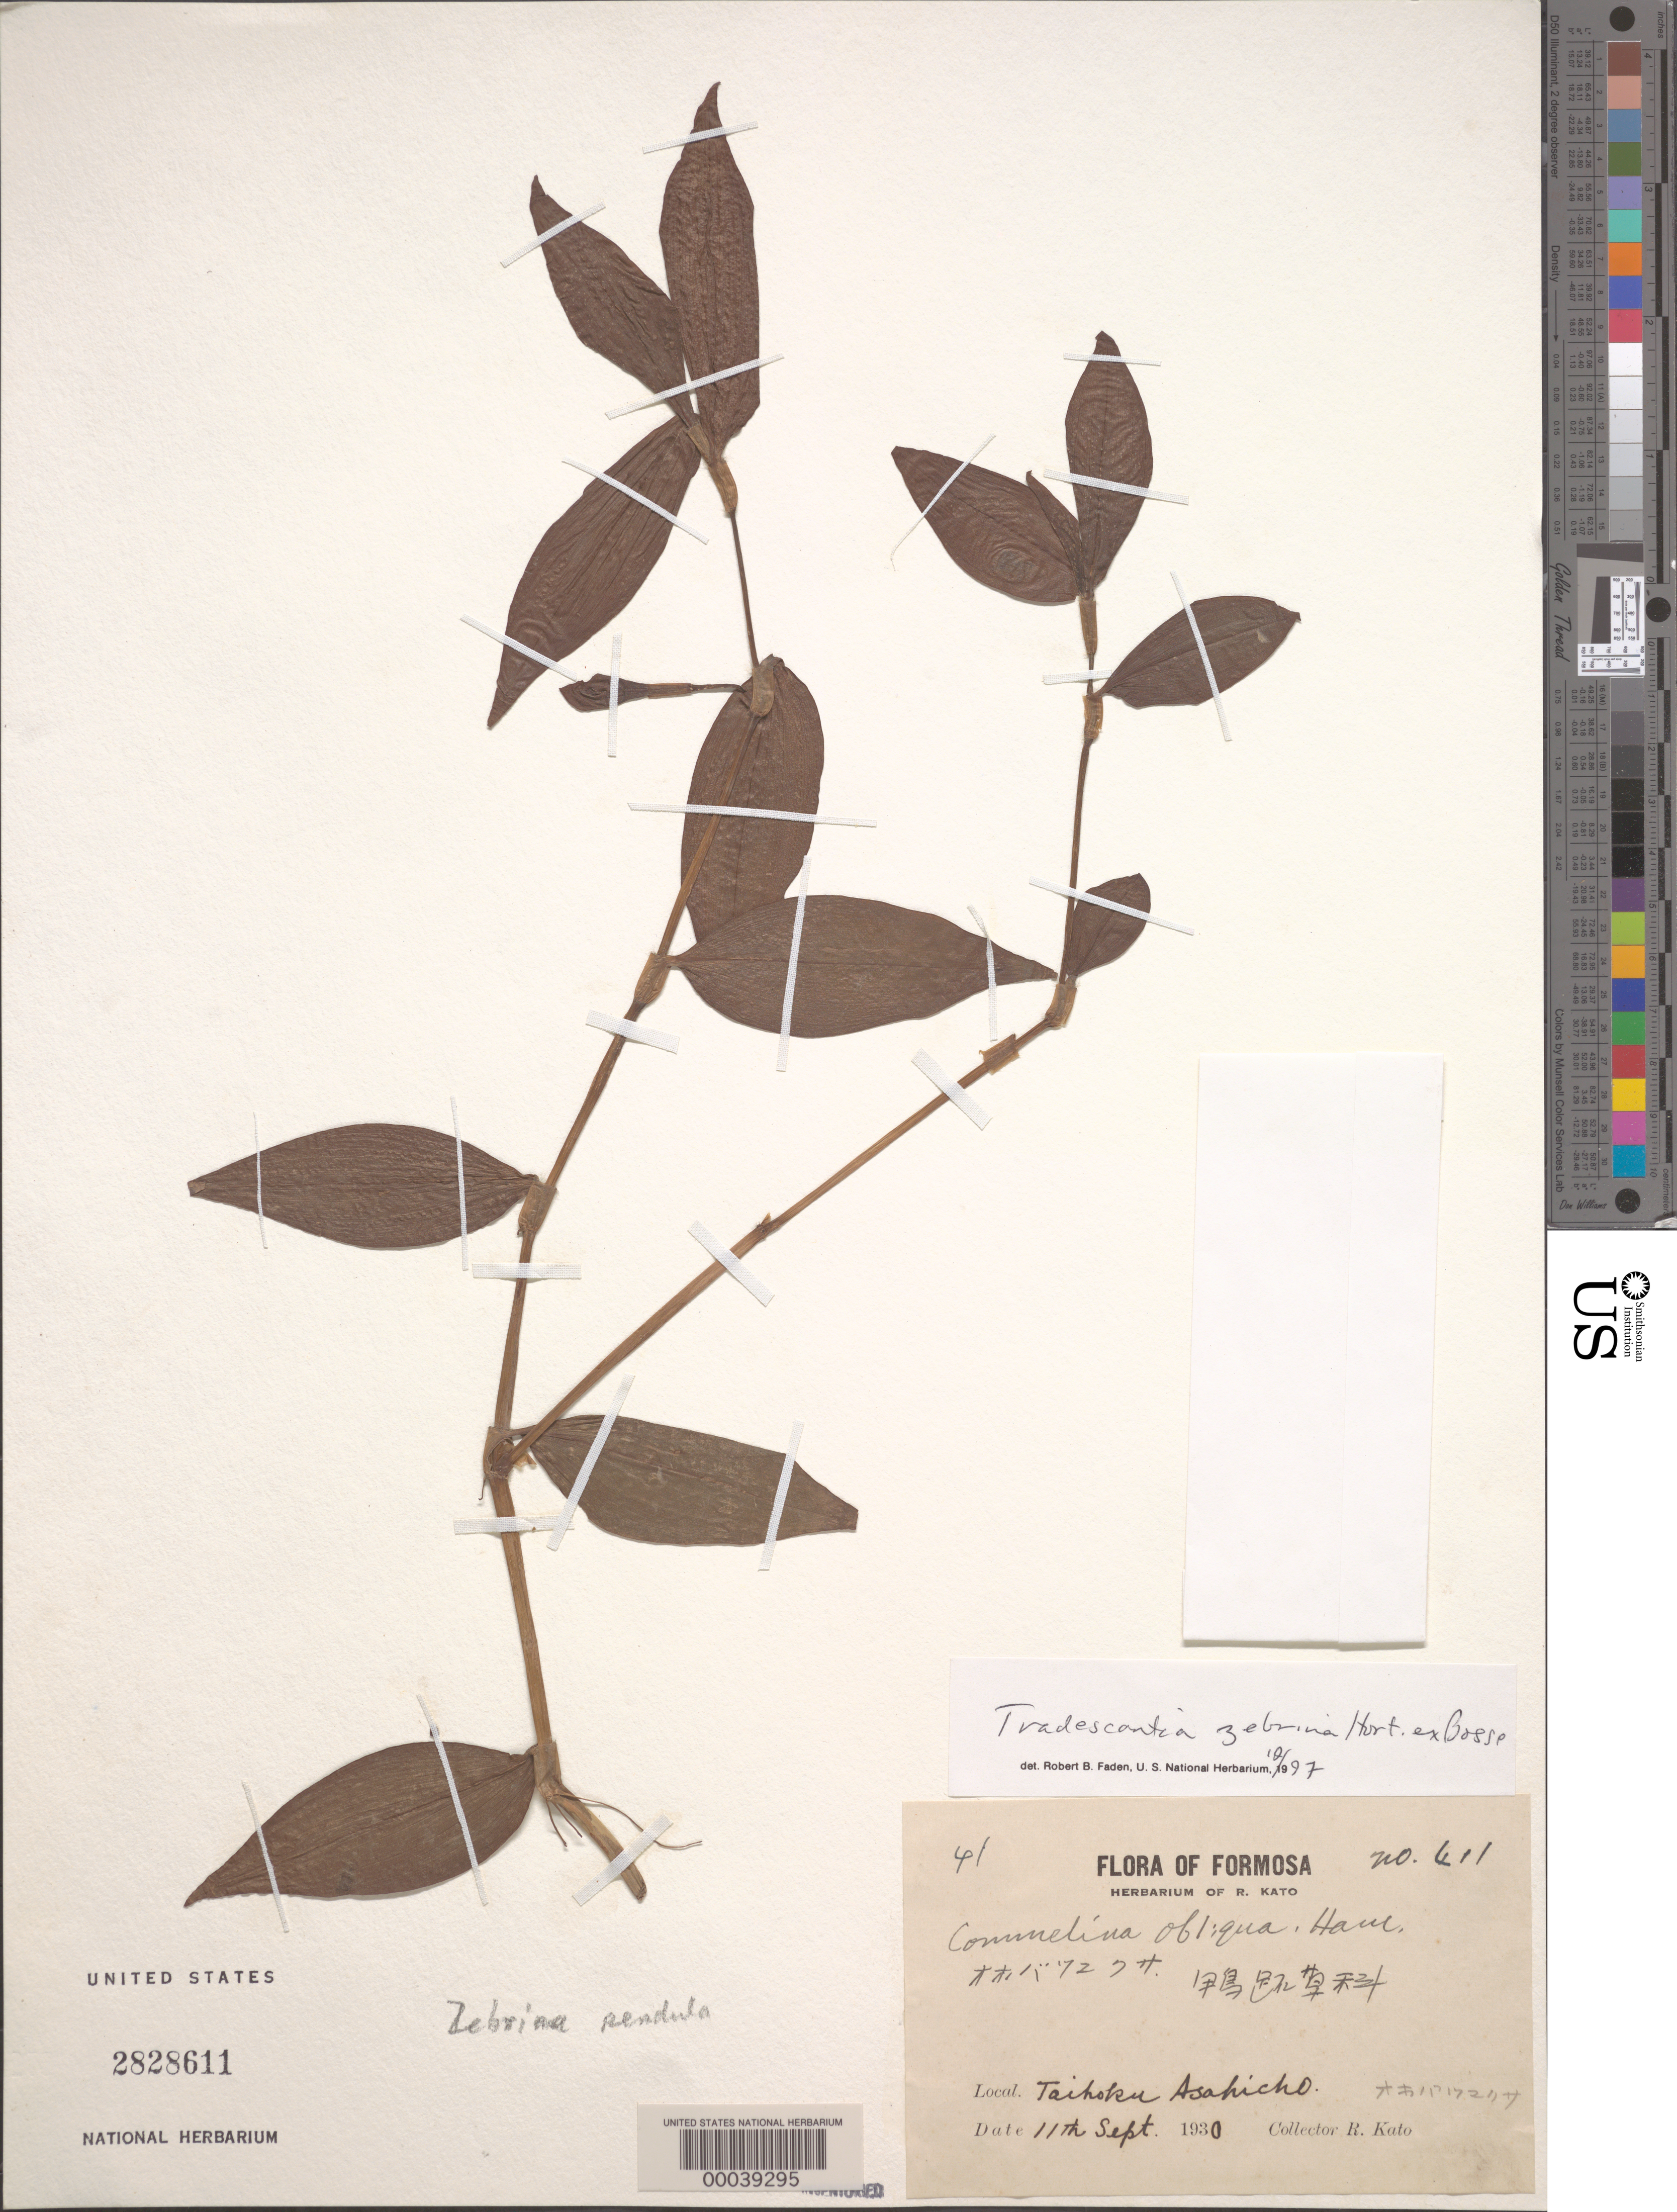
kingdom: Plantae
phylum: Tracheophyta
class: Liliopsida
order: Commelinales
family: Commelinaceae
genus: Tradescantia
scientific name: Tradescantia zebrina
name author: Bosse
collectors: R. Kato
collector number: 411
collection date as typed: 11 Sep 1930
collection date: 1930-09-11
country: Taiwan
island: Taiwan [Formosa]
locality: Taihoku asahicho, fomosa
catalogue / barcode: US 2828611